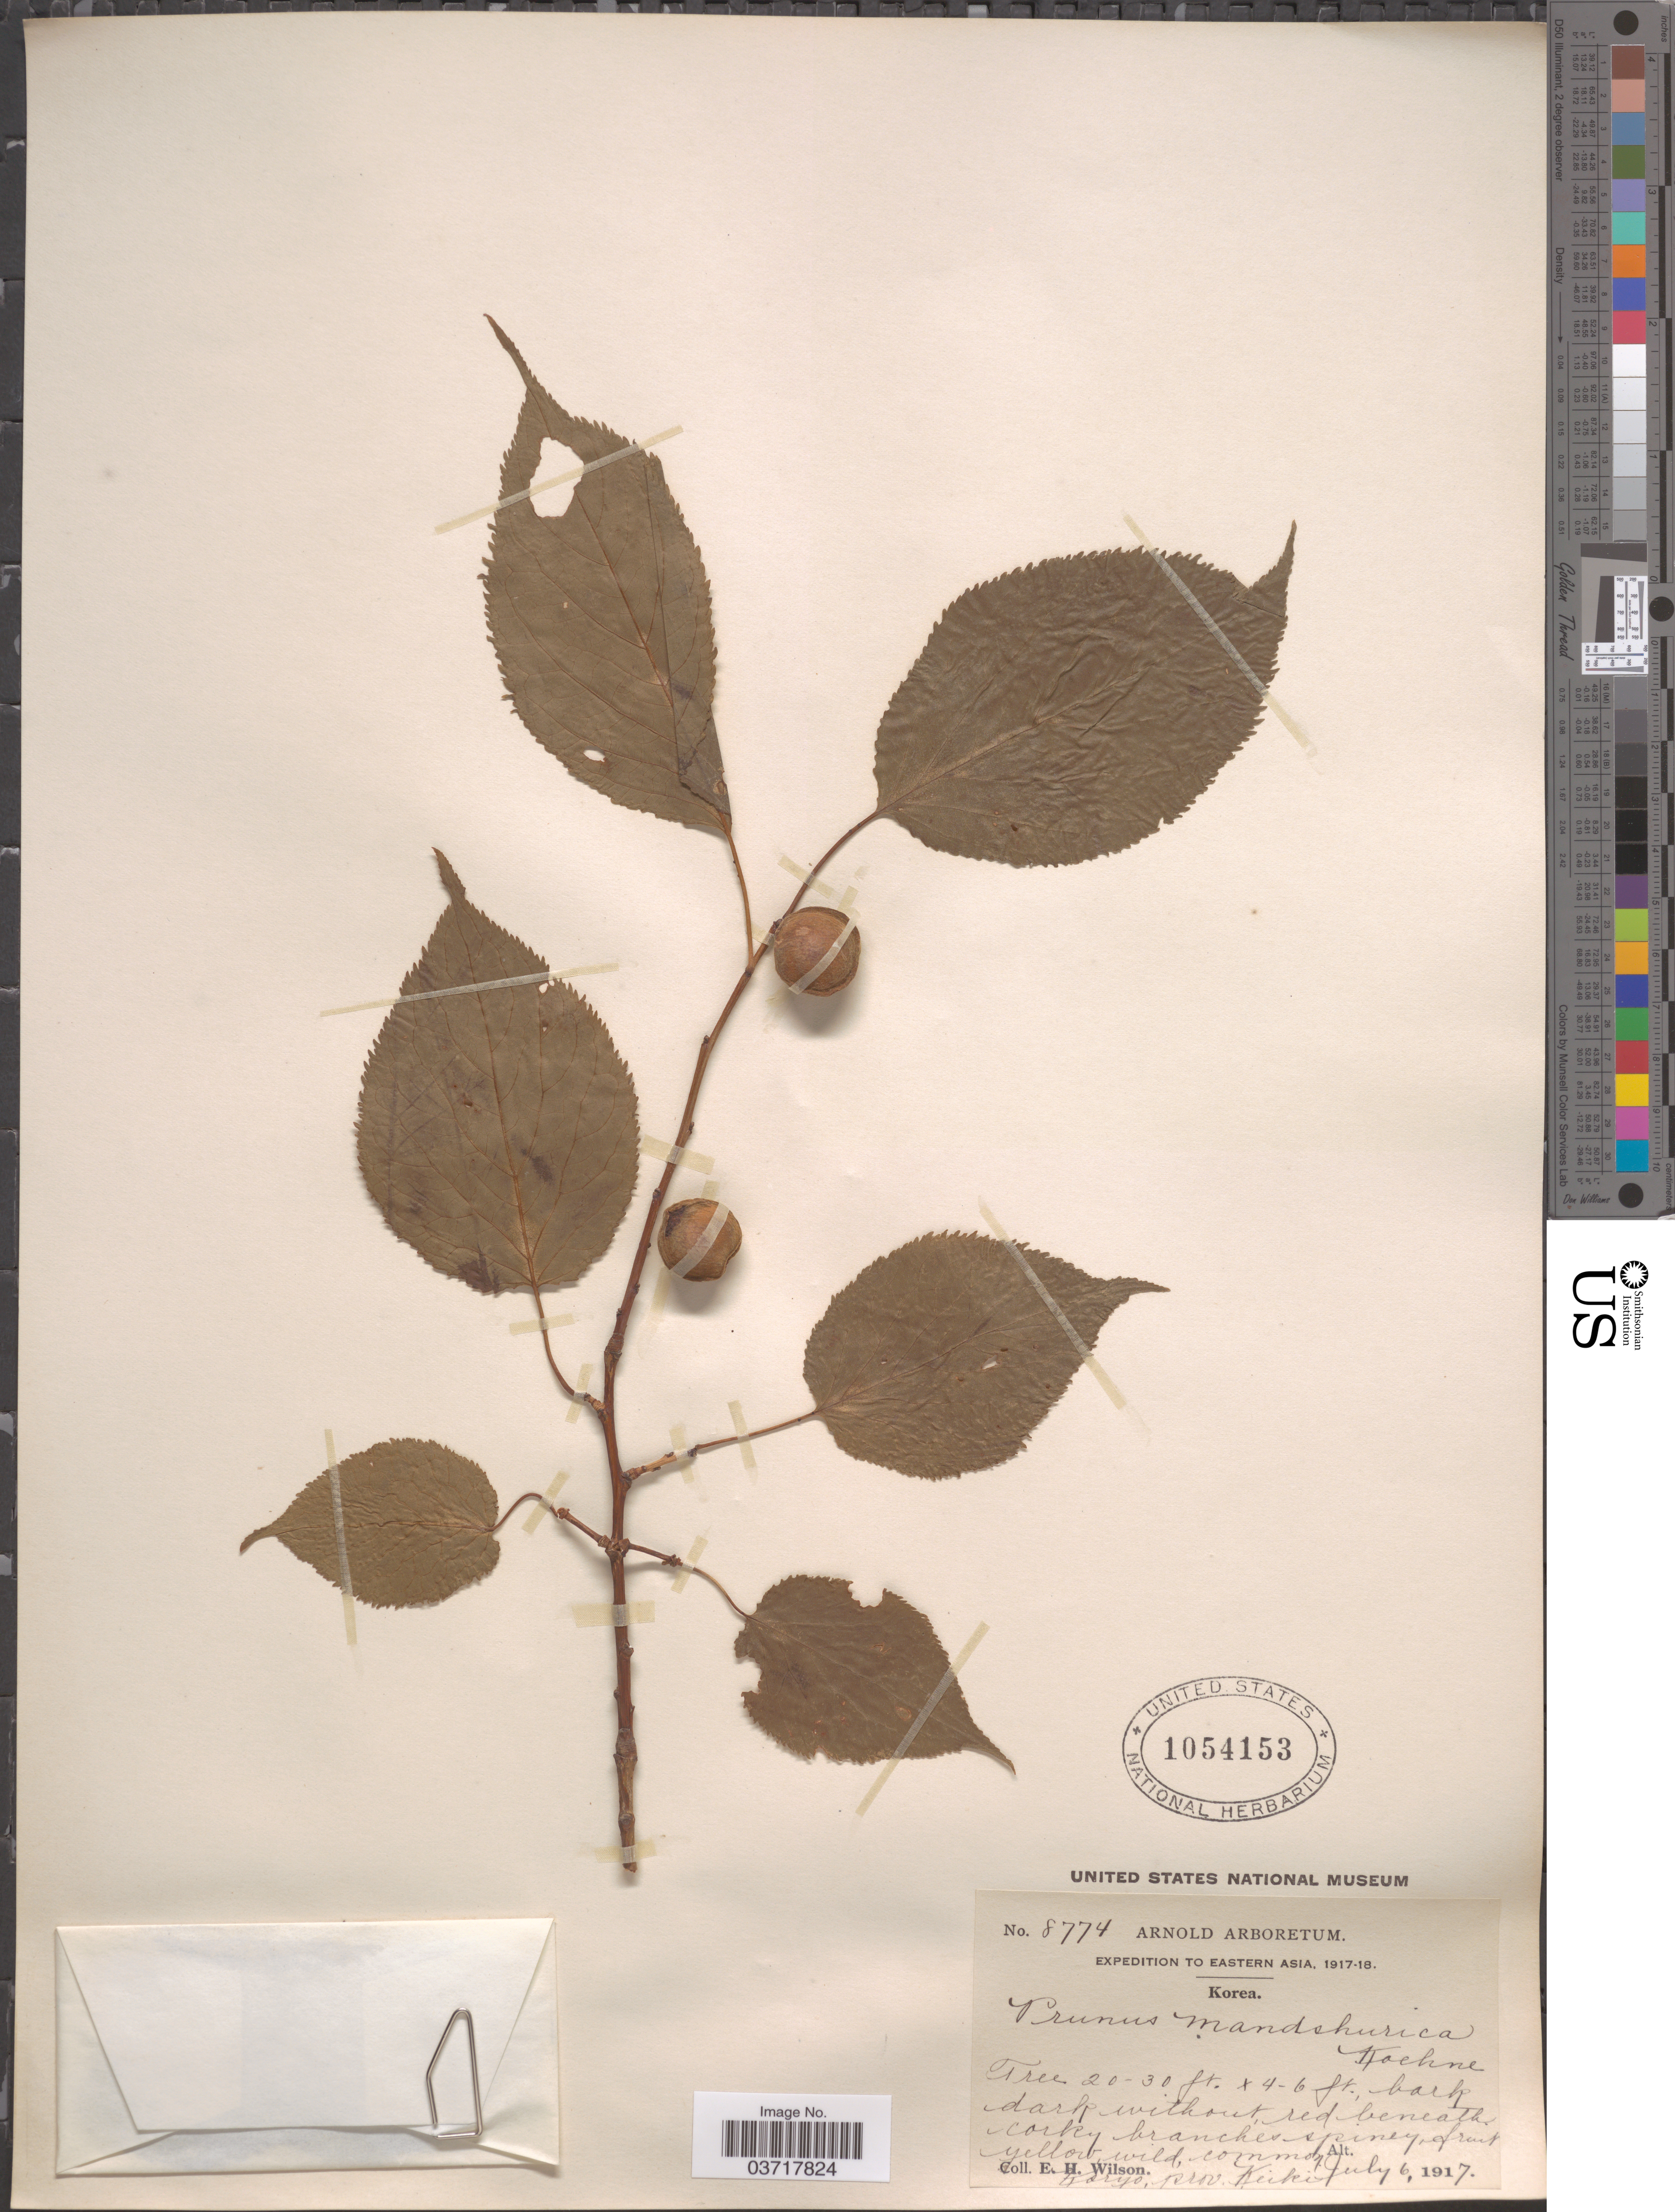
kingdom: Plantae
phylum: Tracheophyta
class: Magnoliopsida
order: Rosales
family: Rosaceae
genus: Prunus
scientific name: Prunus mandshurica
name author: (Maxim.) Koehne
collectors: E. Wilson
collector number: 8774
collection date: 1917-07-06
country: South Korea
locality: Koryo, prov. Keiki.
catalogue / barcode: US 1054153